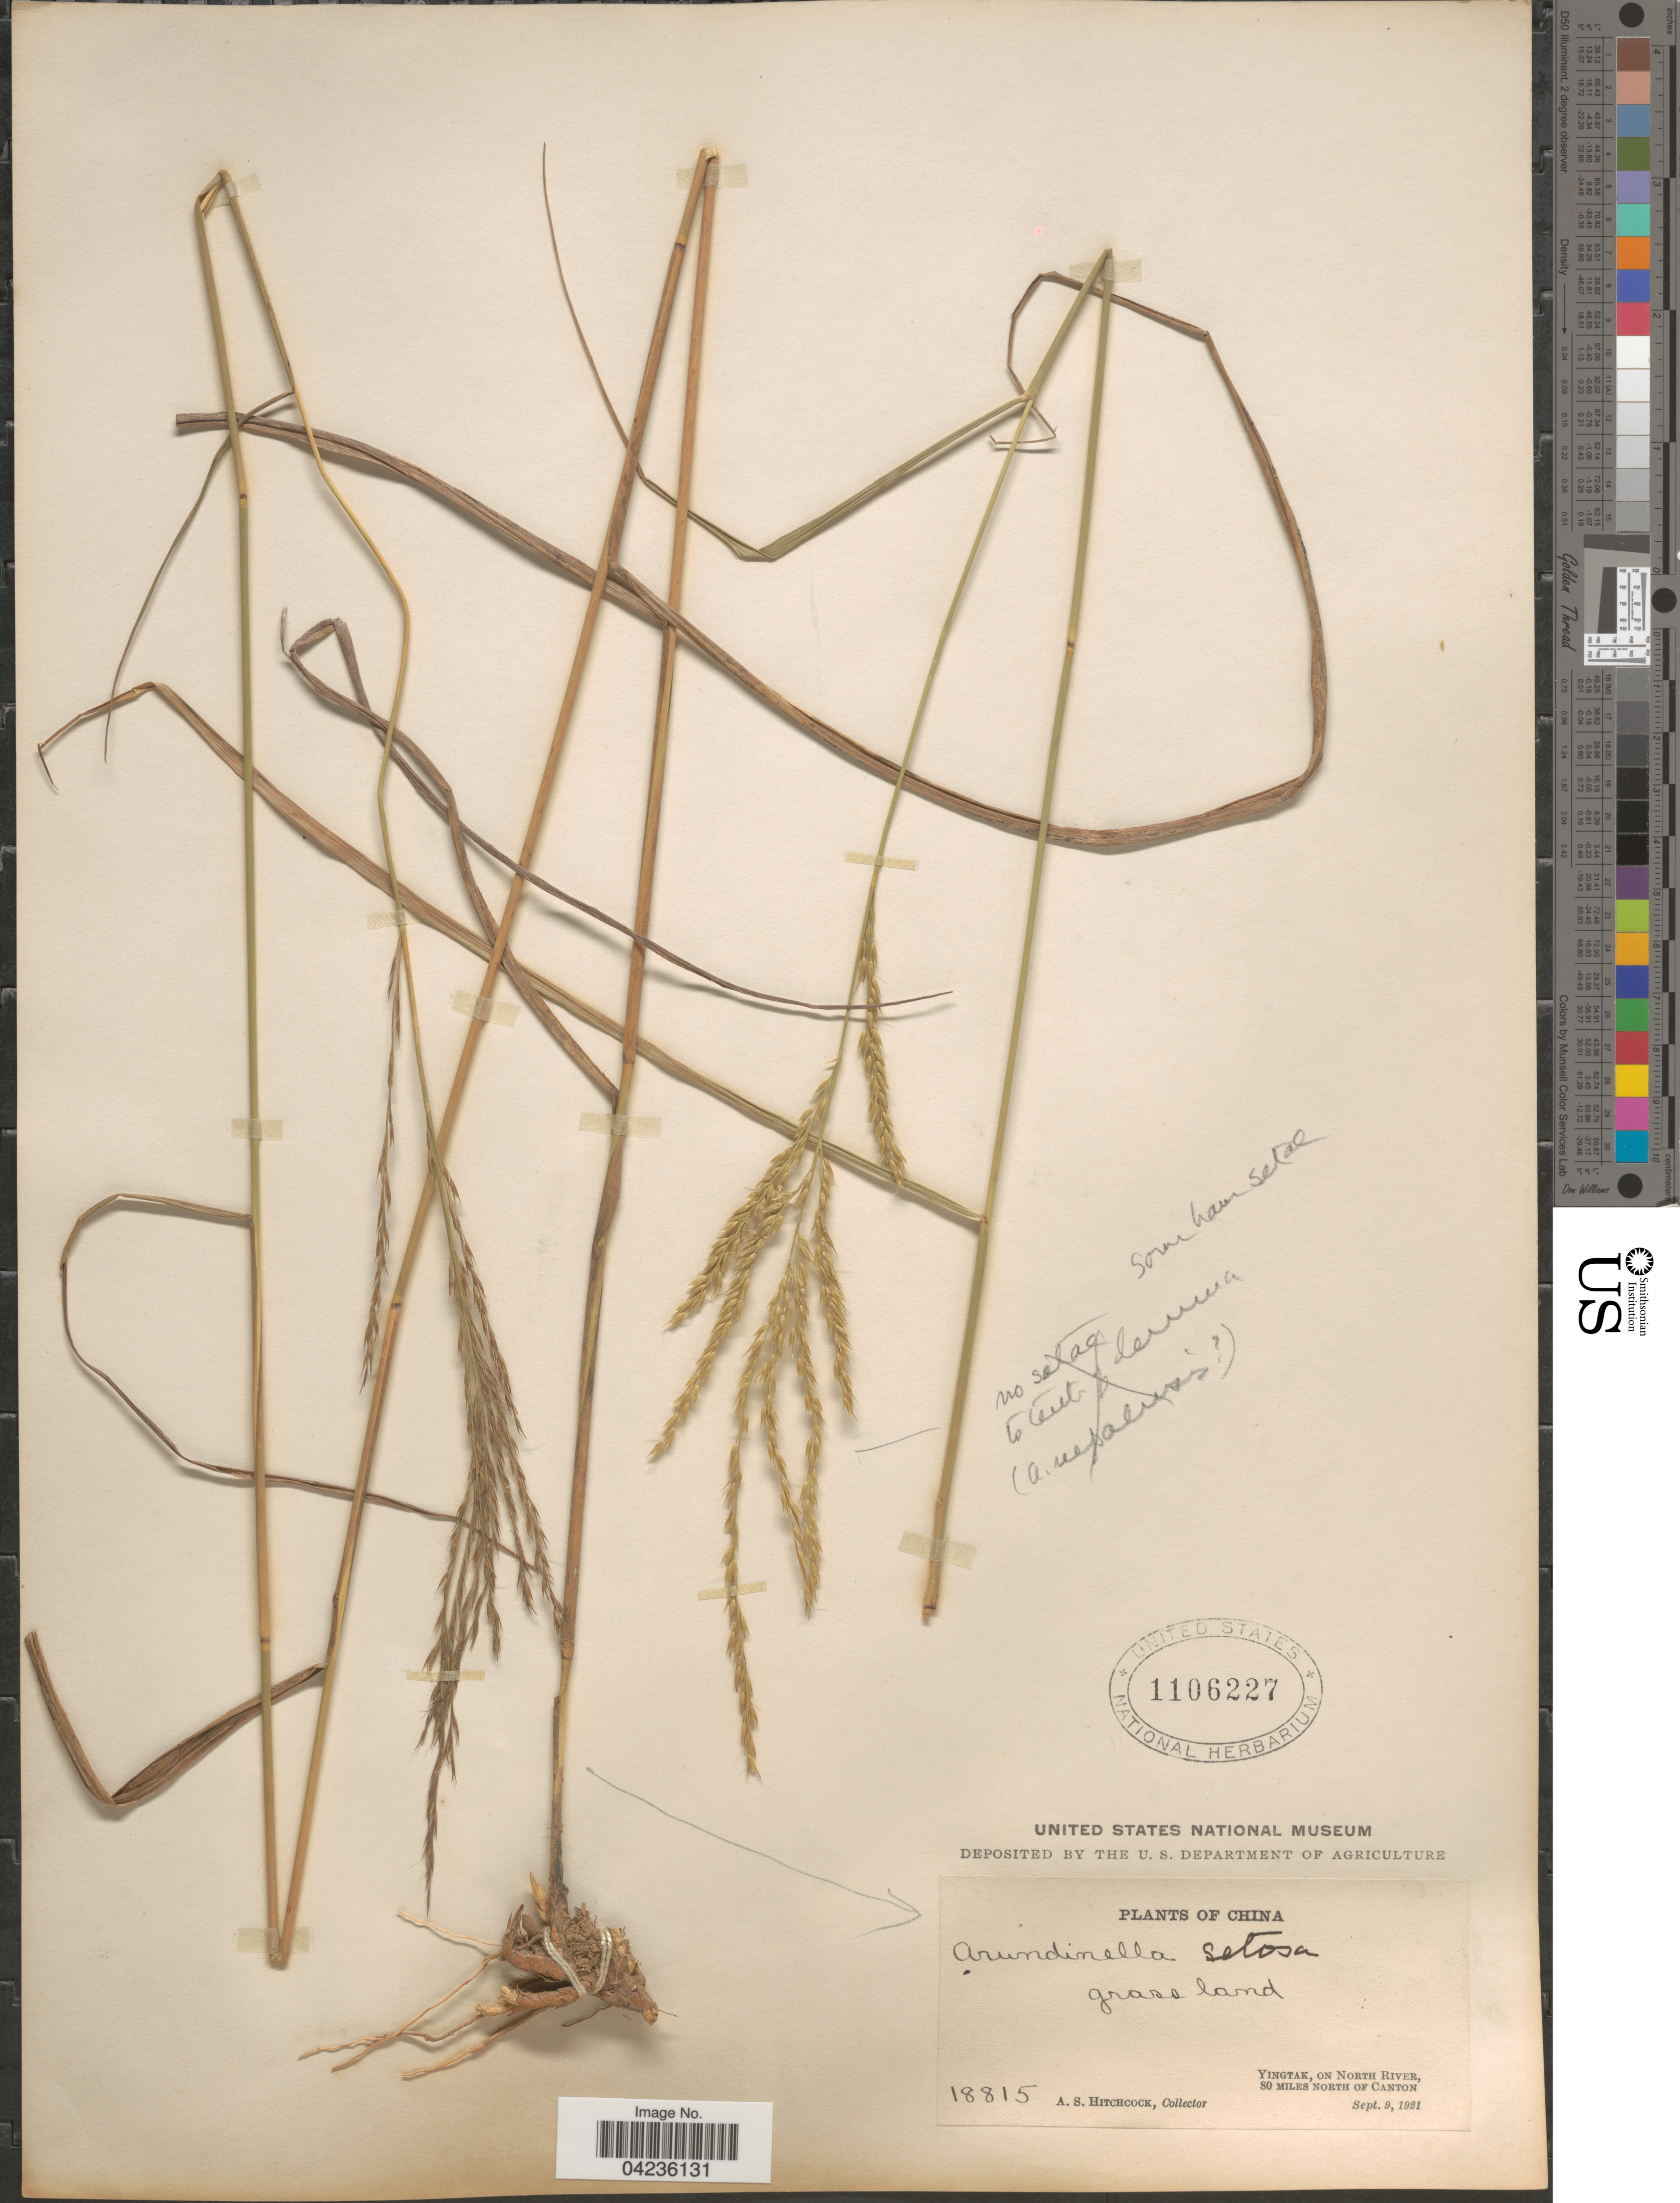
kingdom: Plantae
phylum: Tracheophyta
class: Liliopsida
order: Poales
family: Poaceae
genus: Arundinella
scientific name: Arundinella setosa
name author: Trin.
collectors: A. S. Hitchcock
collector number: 18815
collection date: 1921-09-09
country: China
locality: Yingtak, on North River, 80 miles north of Canton.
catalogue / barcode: US 1106227